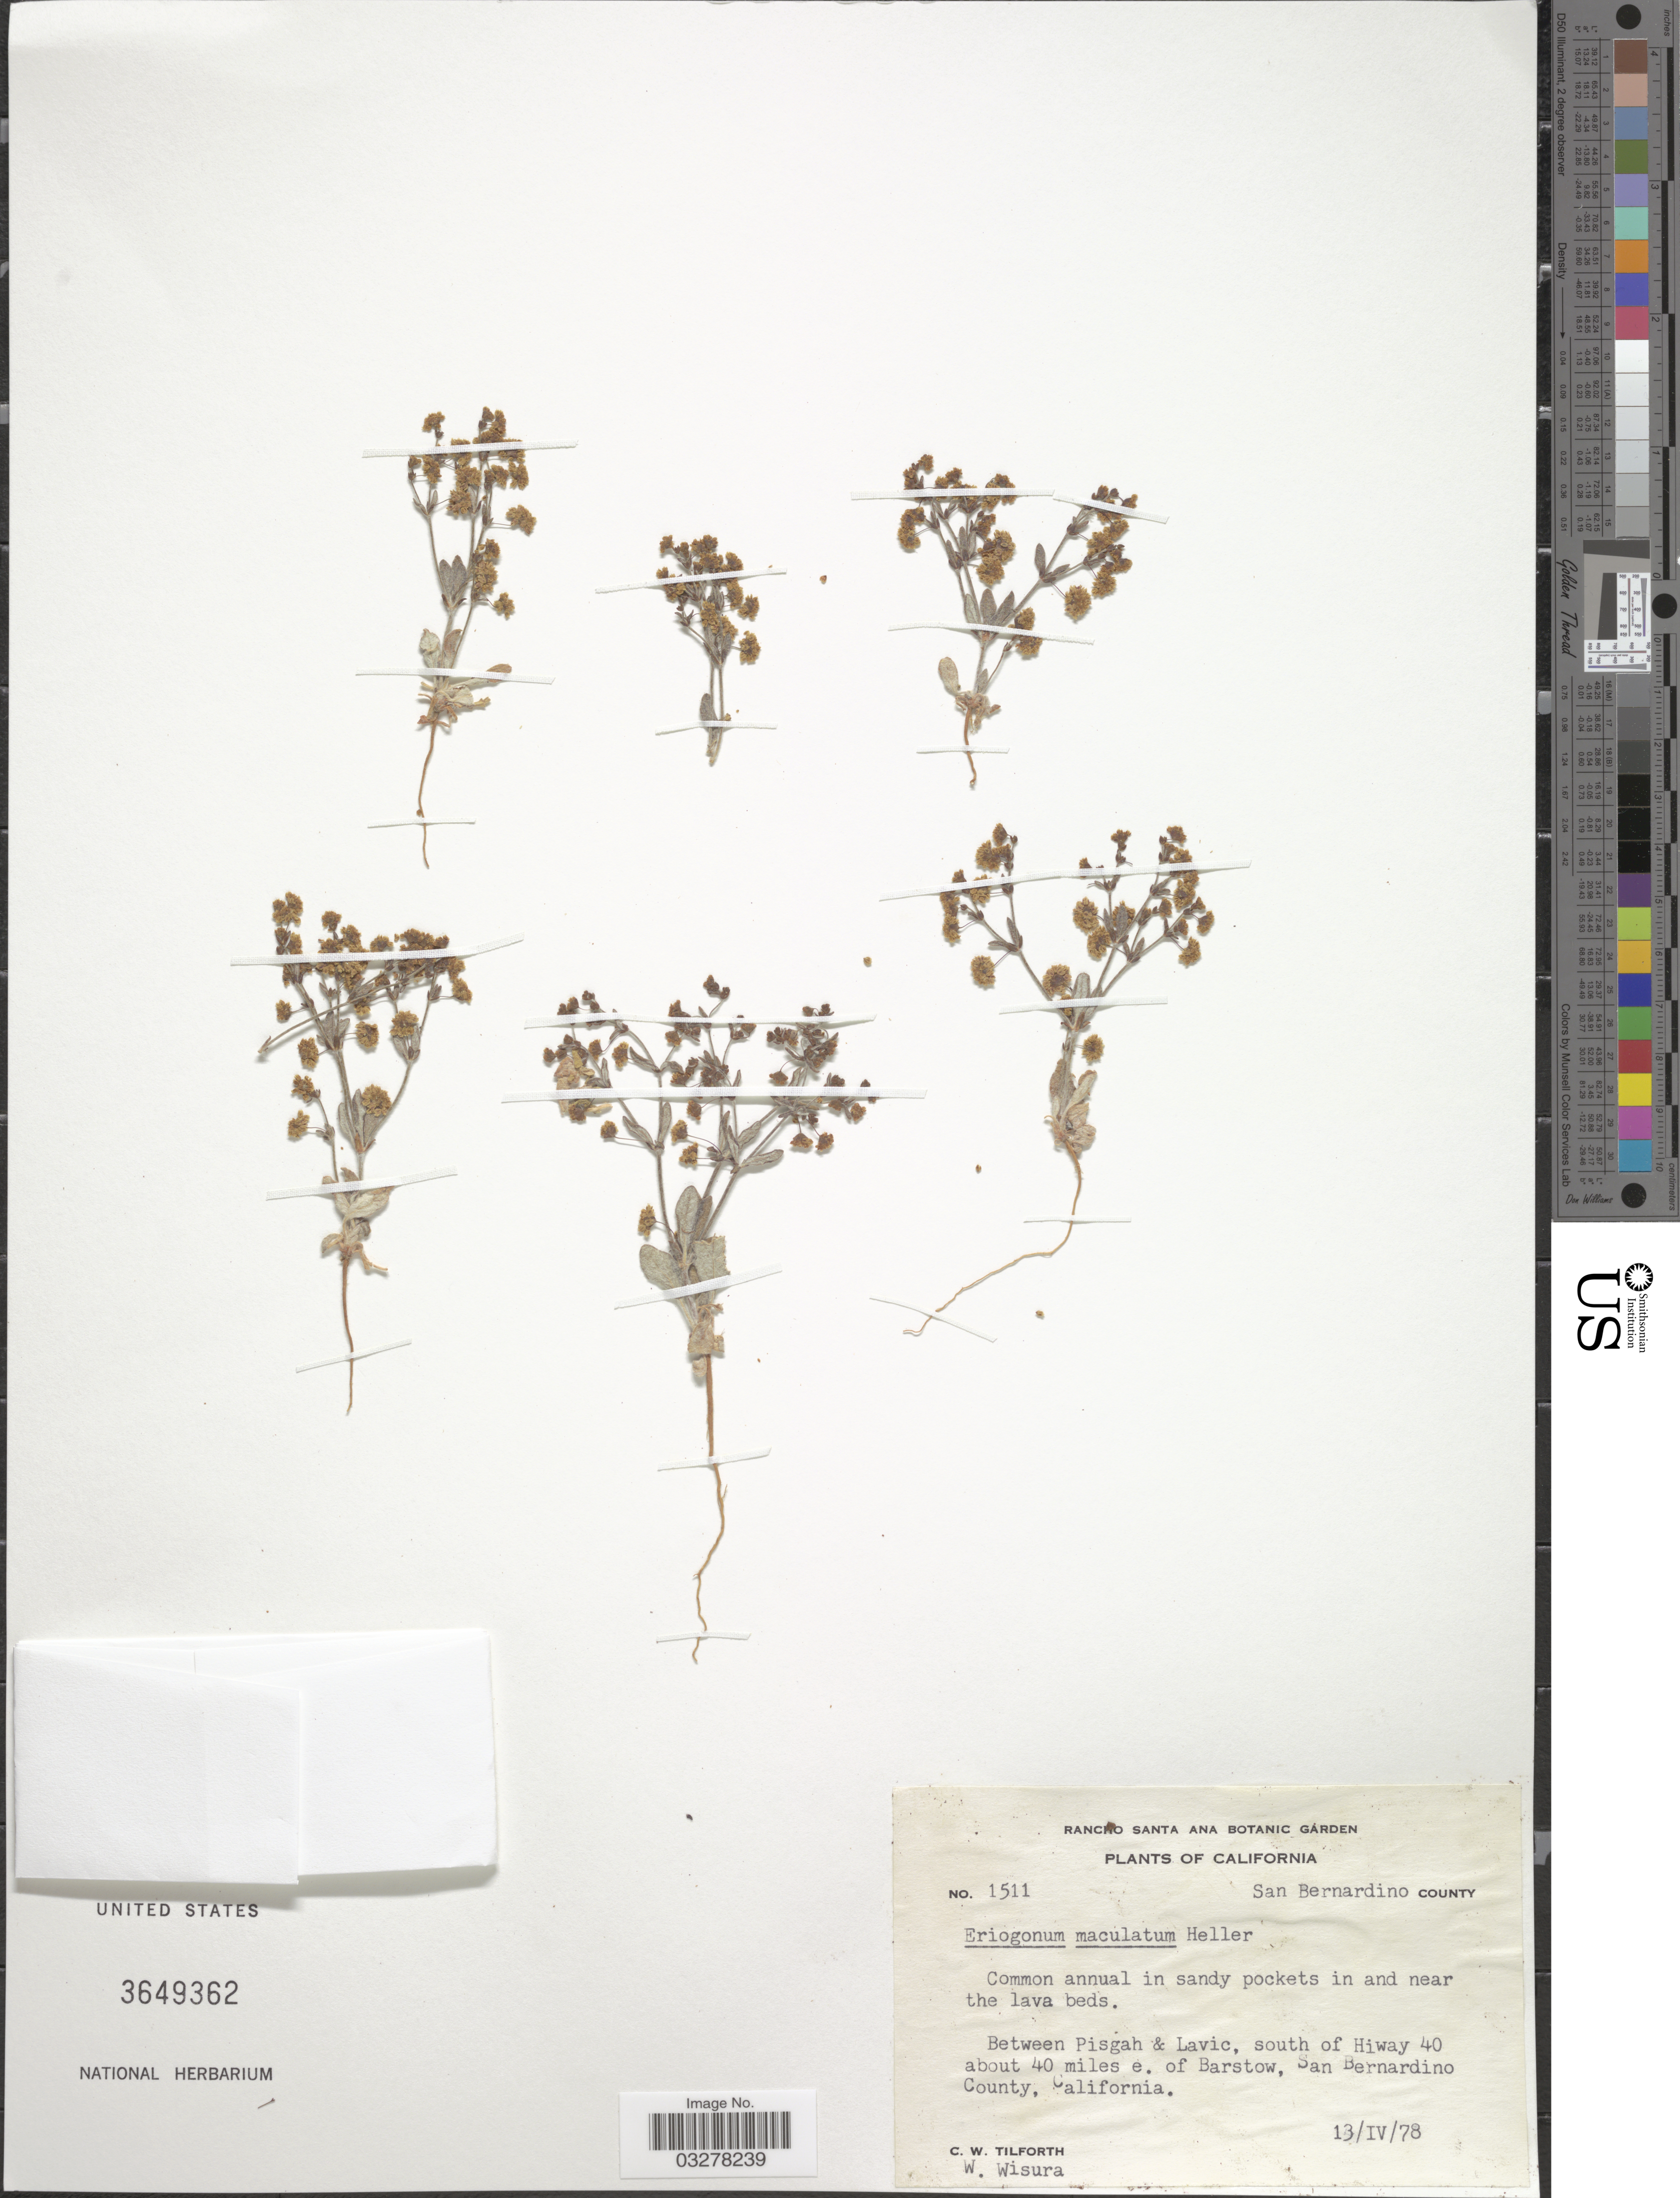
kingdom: Plantae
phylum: Tracheophyta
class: Magnoliopsida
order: Caryophyllales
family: Polygonaceae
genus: Eriogonum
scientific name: Eriogonum maculatum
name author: A. Heller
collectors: C. Tilforth & W. Wisura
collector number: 1511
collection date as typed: Transcribed d/m/y: 13/4/78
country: United States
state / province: California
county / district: San Bernardino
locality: San Bernardino County. Between Pisgah & Lavic, south of Hiway 40 about 40 miles e. of Barstow, San Bernardino County.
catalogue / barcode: US 3649362